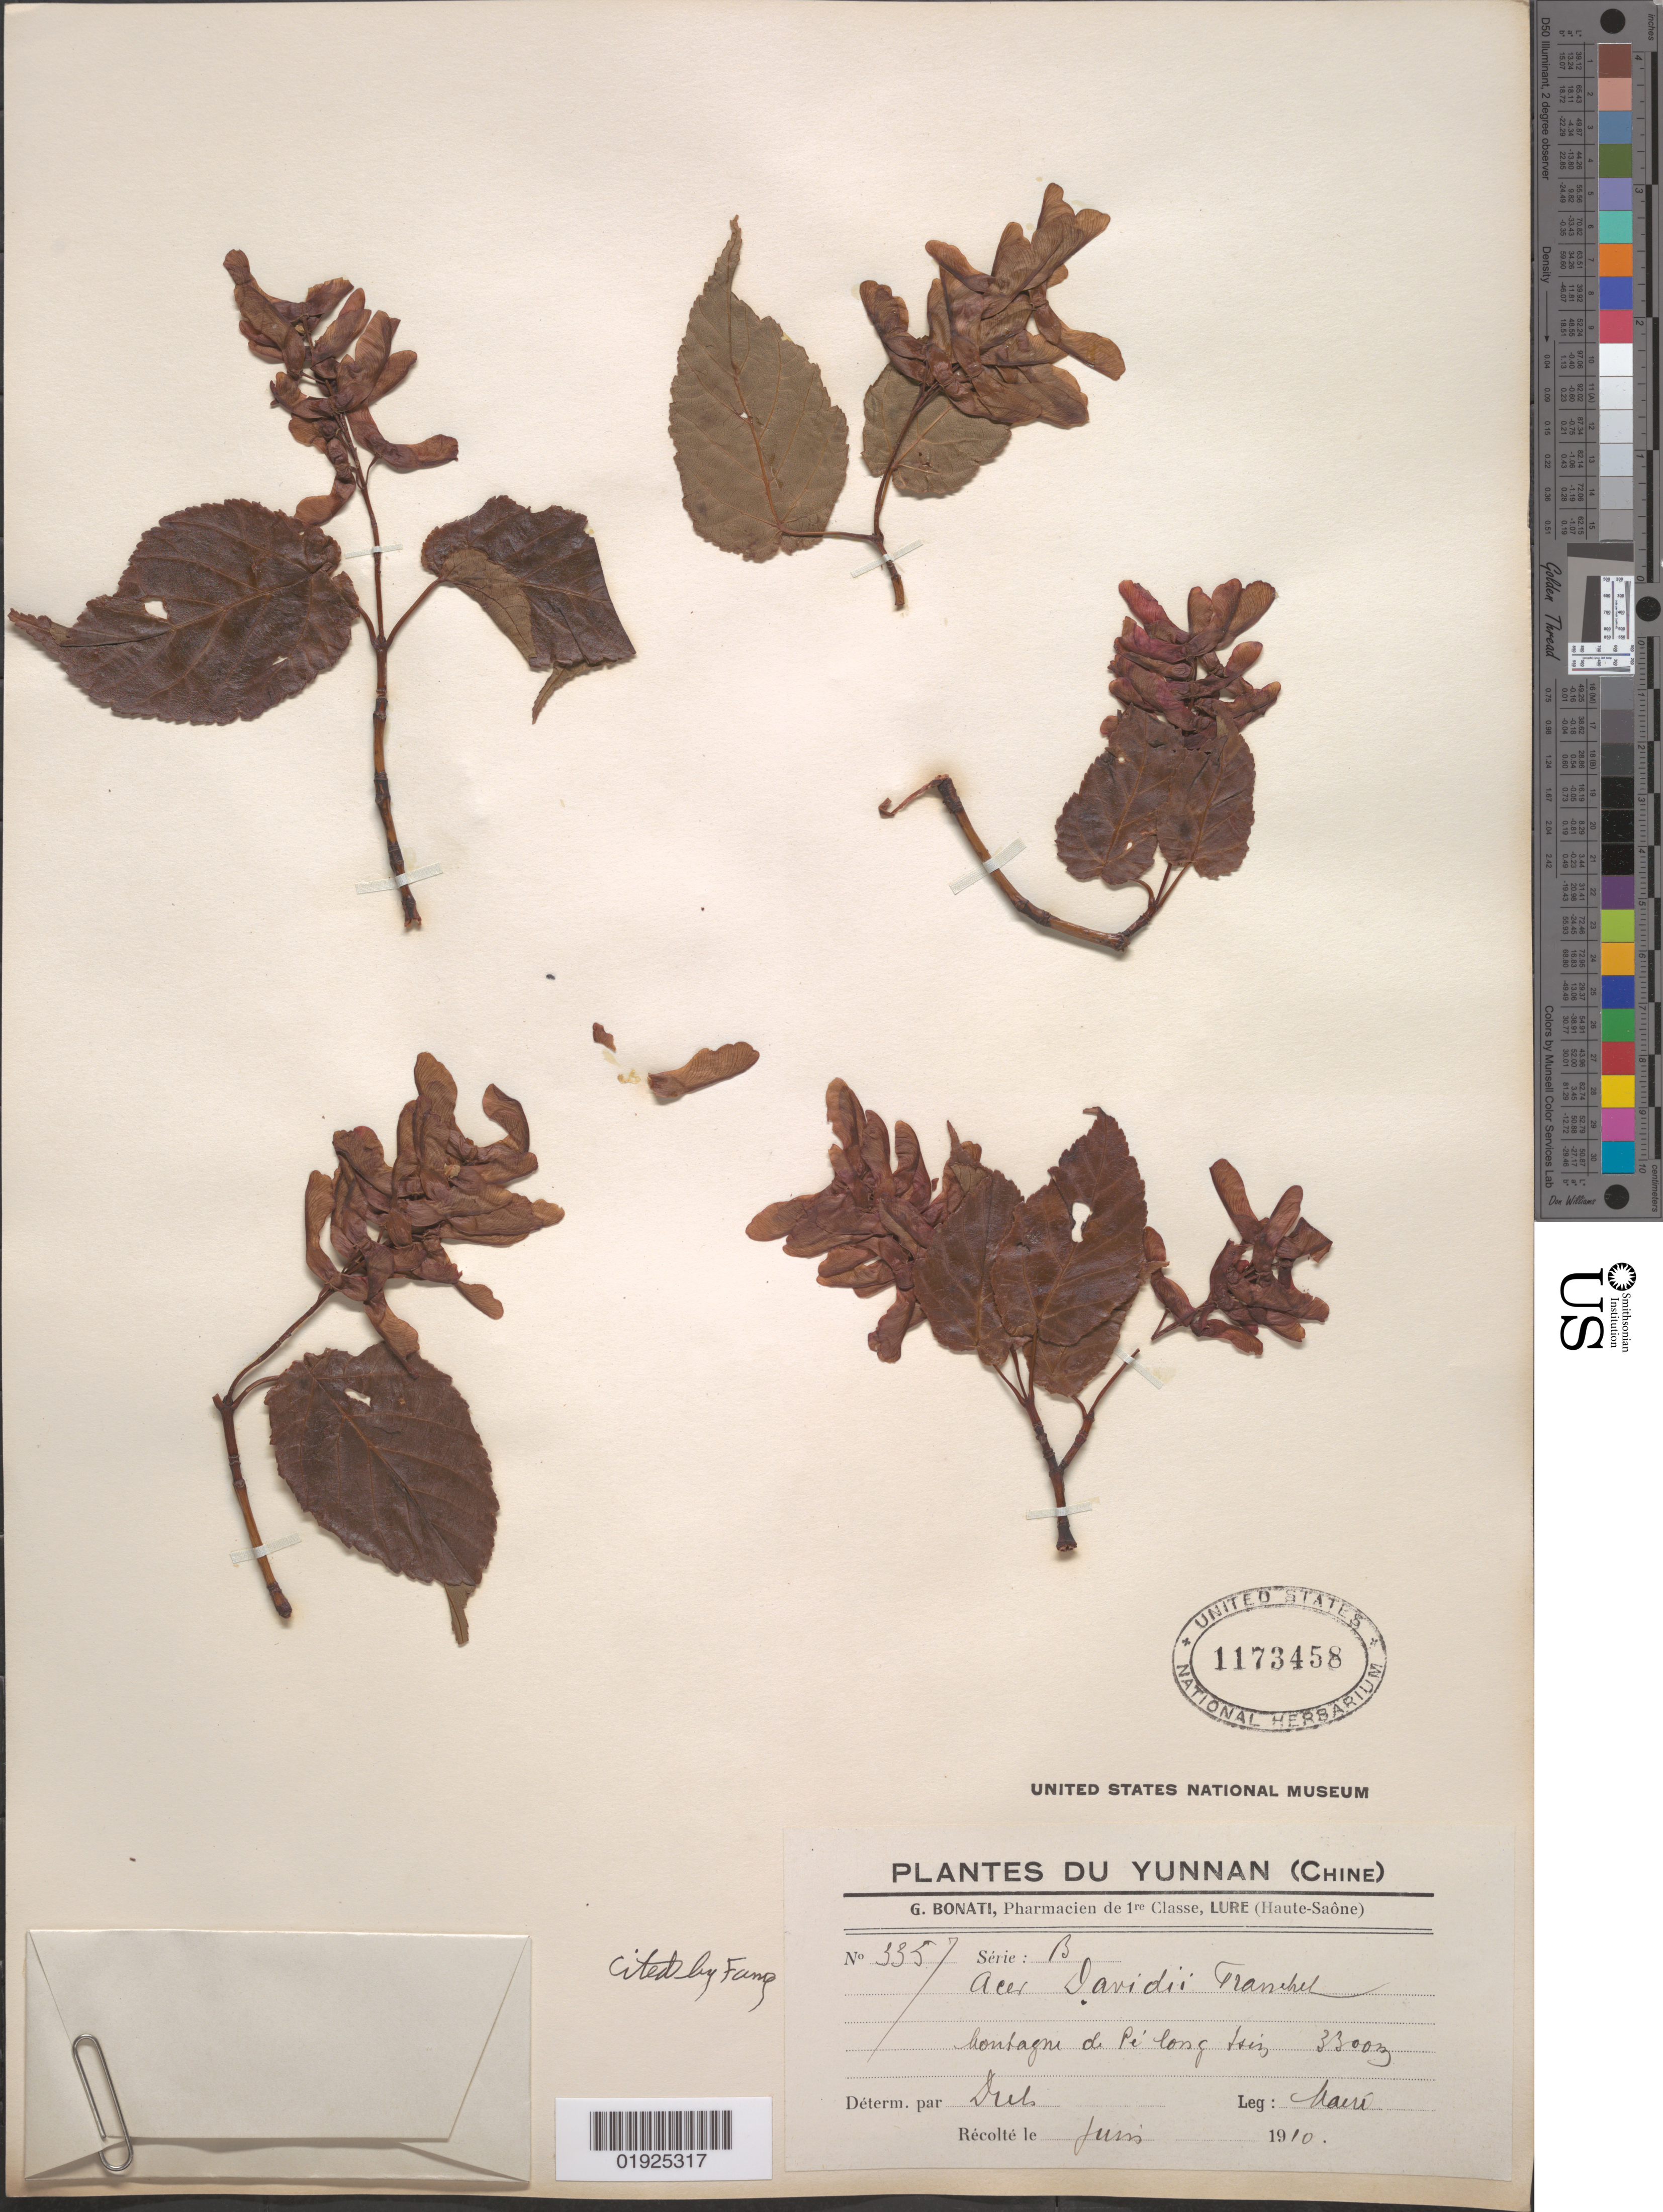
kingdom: Plantae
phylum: Tracheophyta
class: Magnoliopsida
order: Sapindales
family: Sapindaceae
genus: Acer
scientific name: Acer sikkimense subsp. davidii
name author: (Franch.) Wesm.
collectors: E. E. Maire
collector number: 3357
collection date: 1910-06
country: China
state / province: Yunnan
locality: Pe' long Tsin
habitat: Mountains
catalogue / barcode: US 1173458